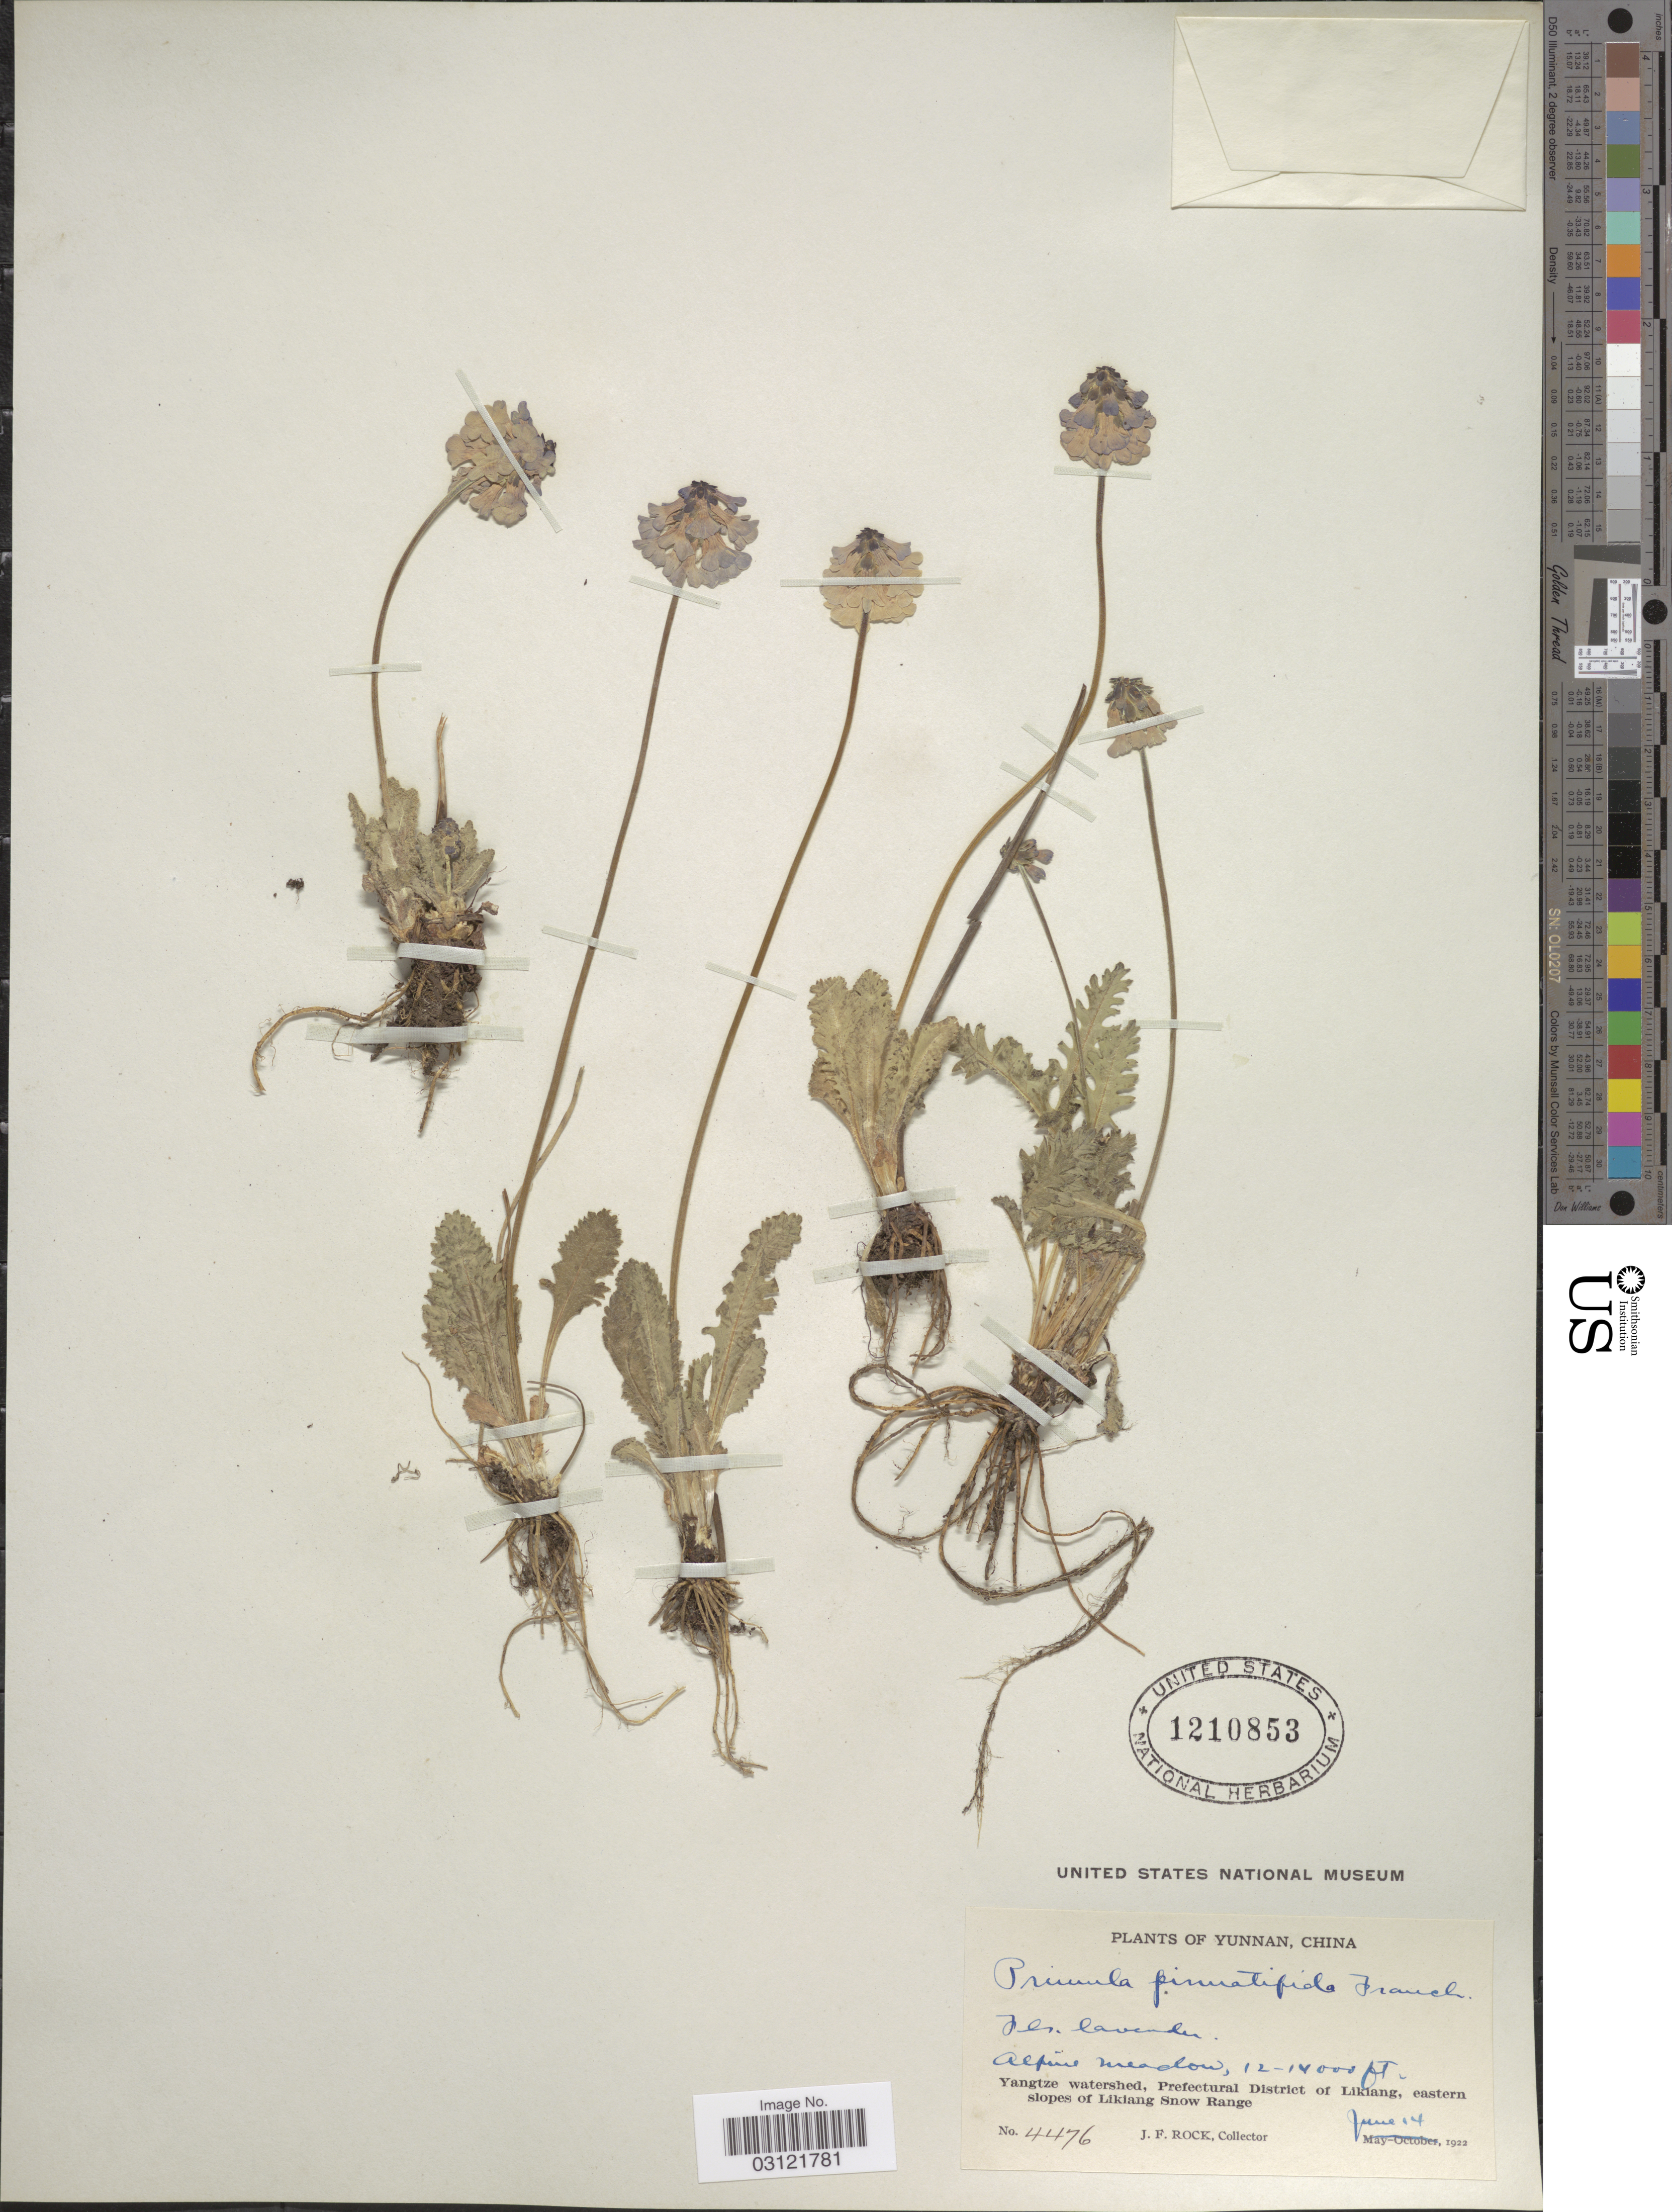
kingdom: Plantae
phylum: Tracheophyta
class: Magnoliopsida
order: Ericales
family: Primulaceae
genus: Primula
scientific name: Primula pinnatifida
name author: Franch.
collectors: J. Rock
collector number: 4476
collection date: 1922-06-14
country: China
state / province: Yunnan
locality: Yangtze watershed, Prefectural District of Likiang, eastern slopes of Likiang Snow Range. Alpine meadow.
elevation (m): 3658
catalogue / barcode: US 1210853